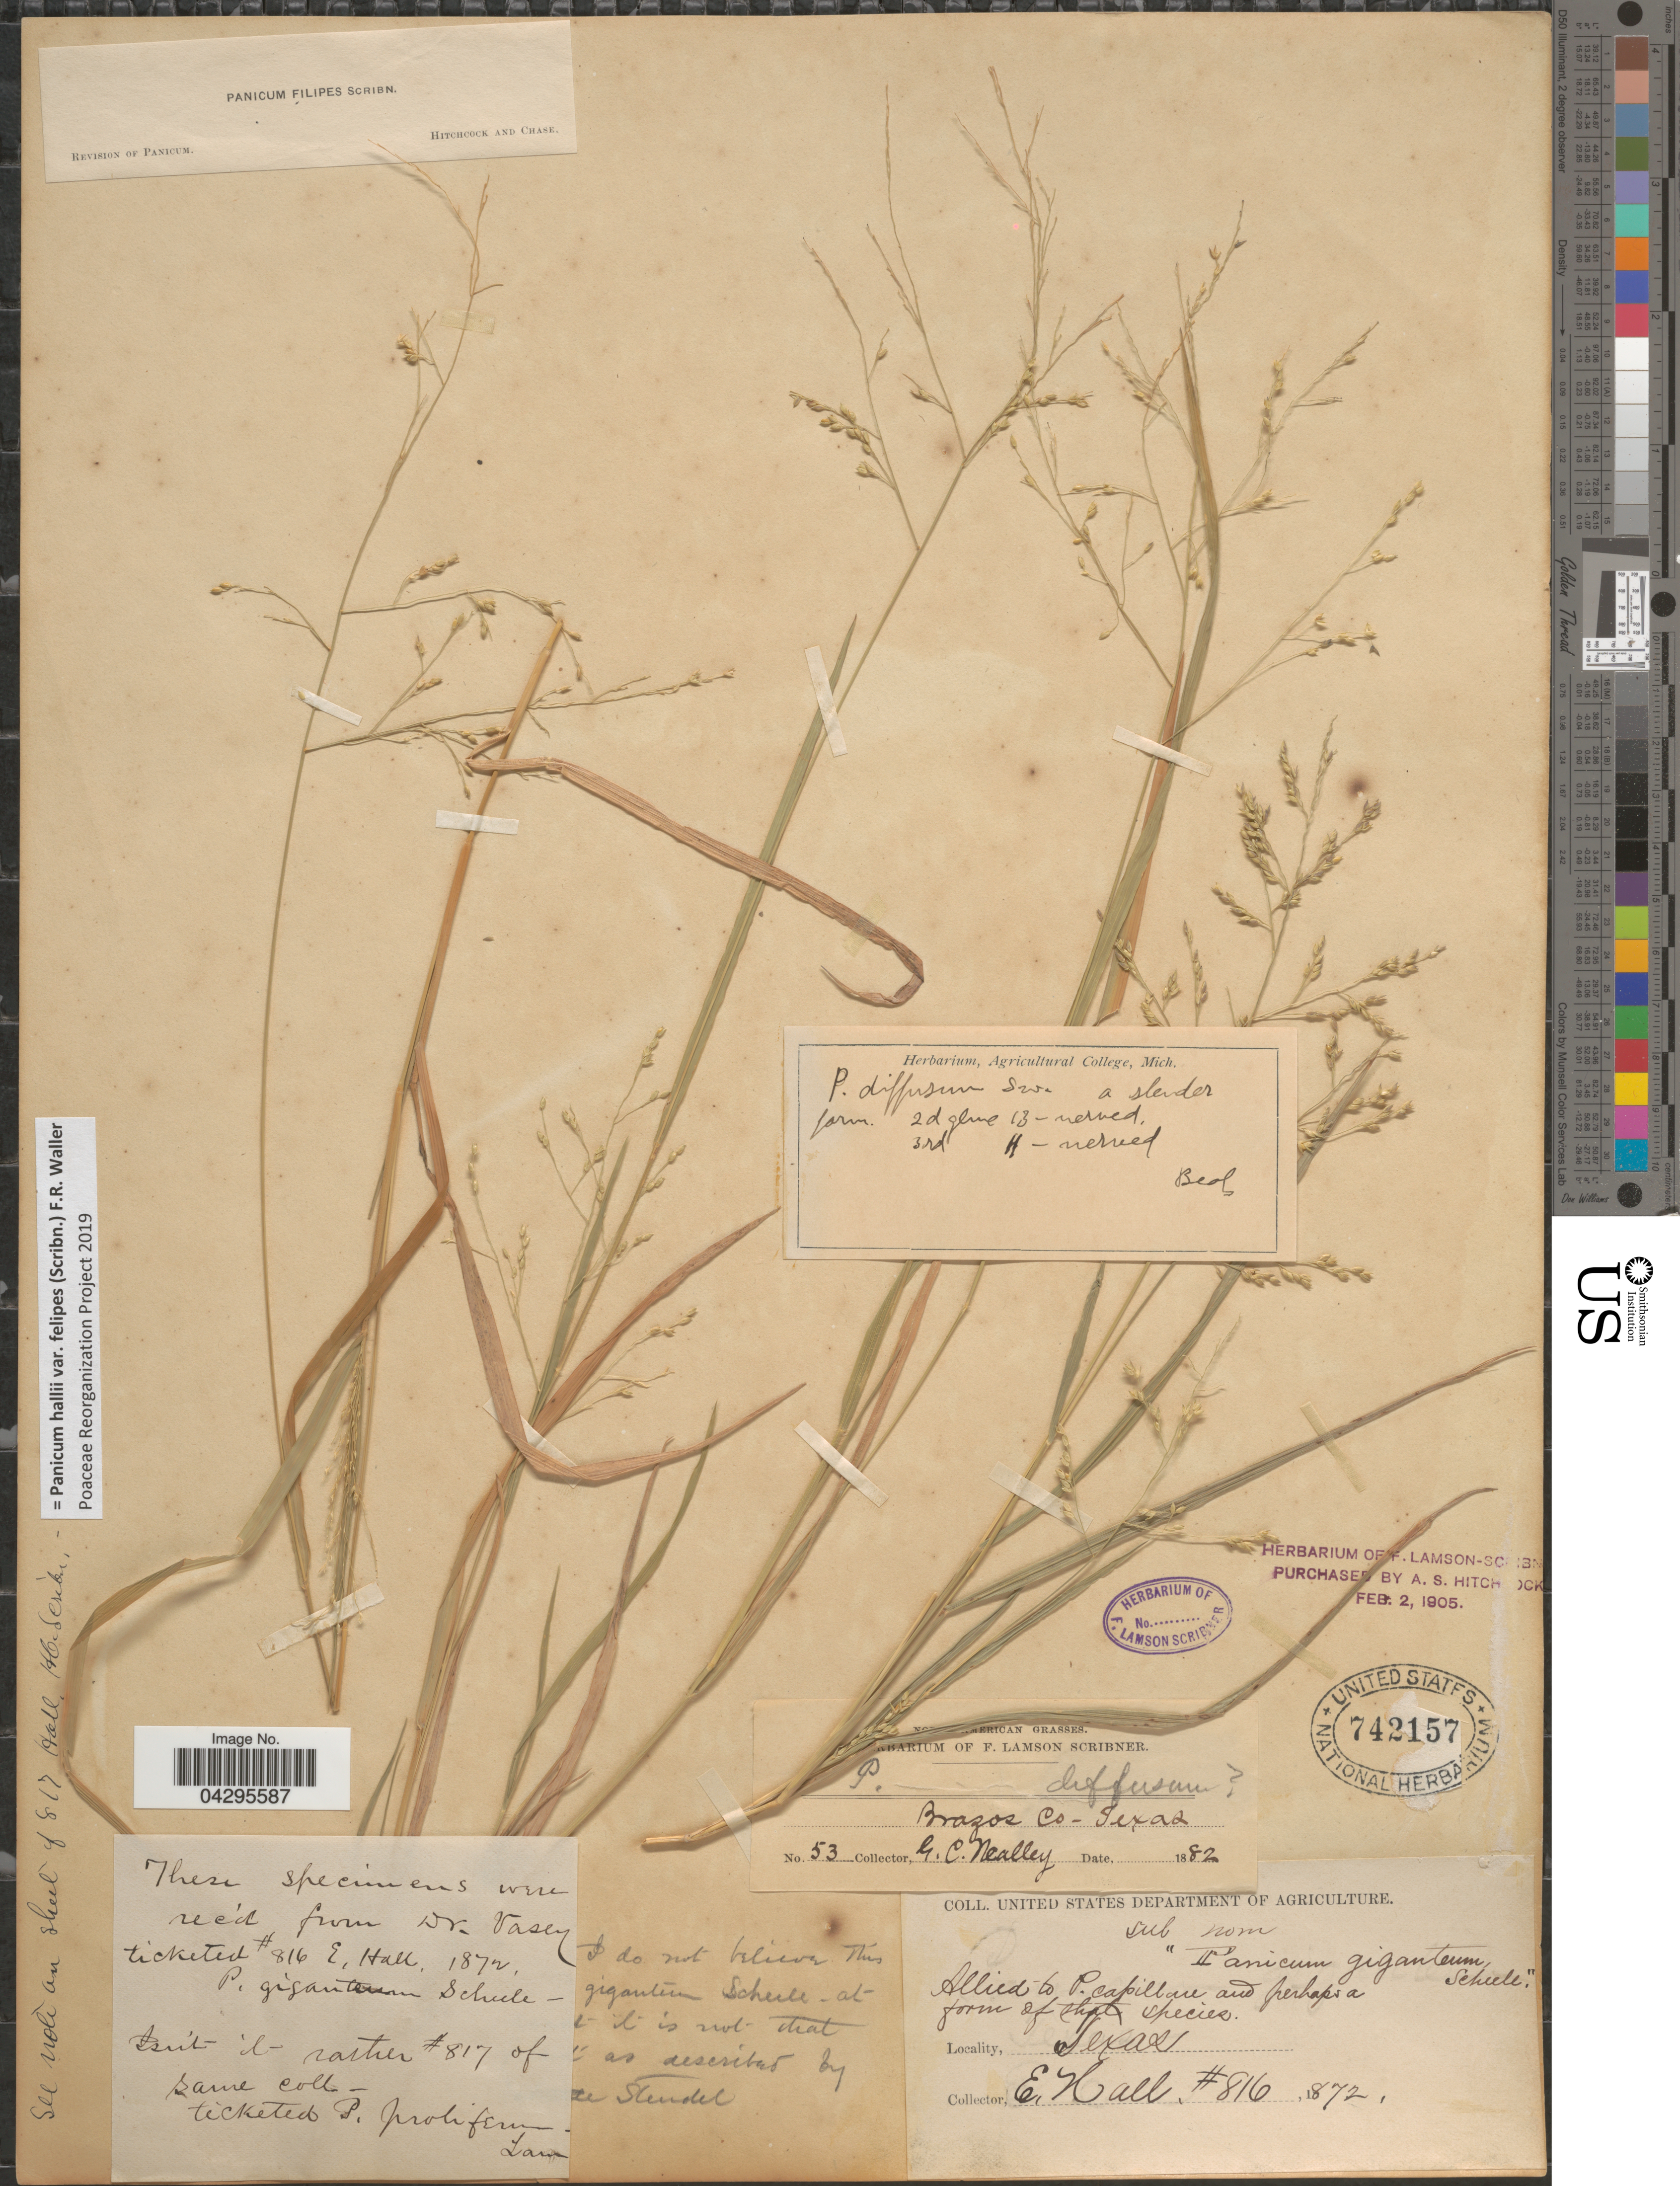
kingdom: Plantae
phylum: Tracheophyta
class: Liliopsida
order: Poales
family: Poaceae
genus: Panicum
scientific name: Panicum hallii var. felipes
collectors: E. Hall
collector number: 816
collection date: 1872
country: United States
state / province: Texas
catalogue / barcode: US 742157-2